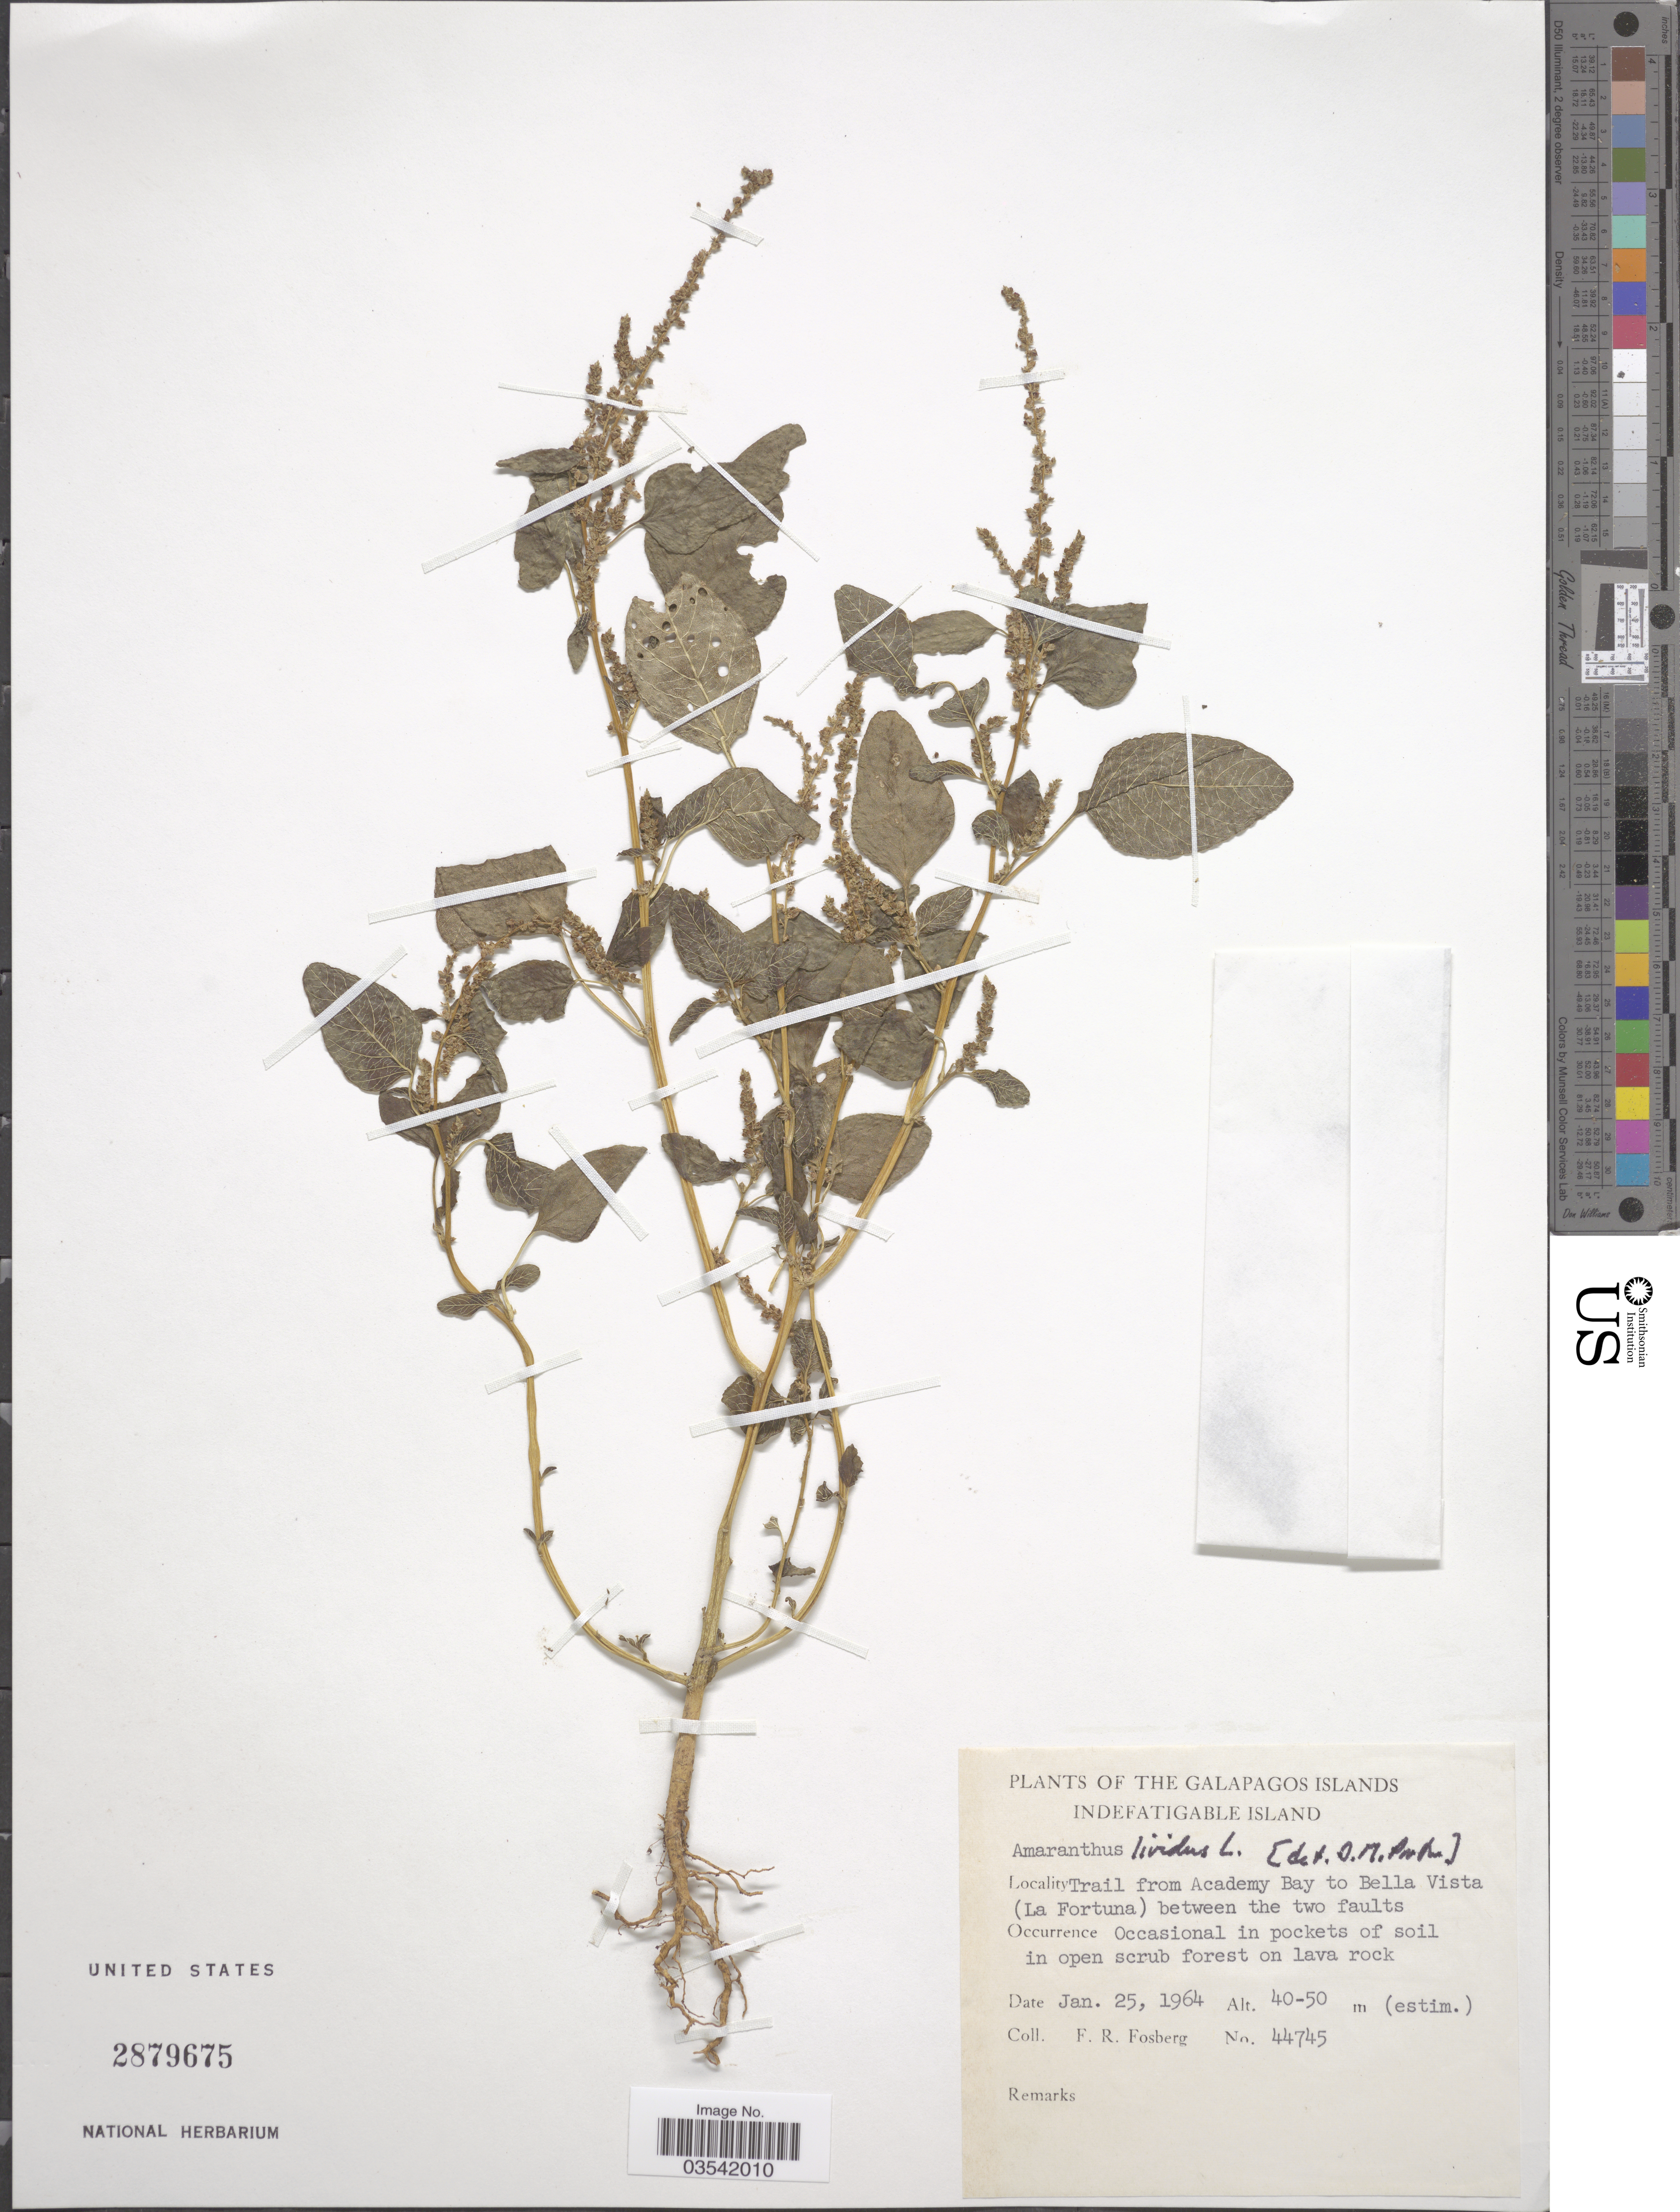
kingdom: Plantae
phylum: Tracheophyta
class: Magnoliopsida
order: Caryophyllales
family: Amaranthaceae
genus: Amaranthus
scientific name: Amaranthus lividus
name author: L.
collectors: F. R. Fosberg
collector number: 44745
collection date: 1964-01-25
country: Ecuador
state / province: Colón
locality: The Galapagos Islands. Indefatigable Island. Trail from Academy Bay to Bella Vista (La Fortuna) between the two faults.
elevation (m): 40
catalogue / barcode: US 2879675